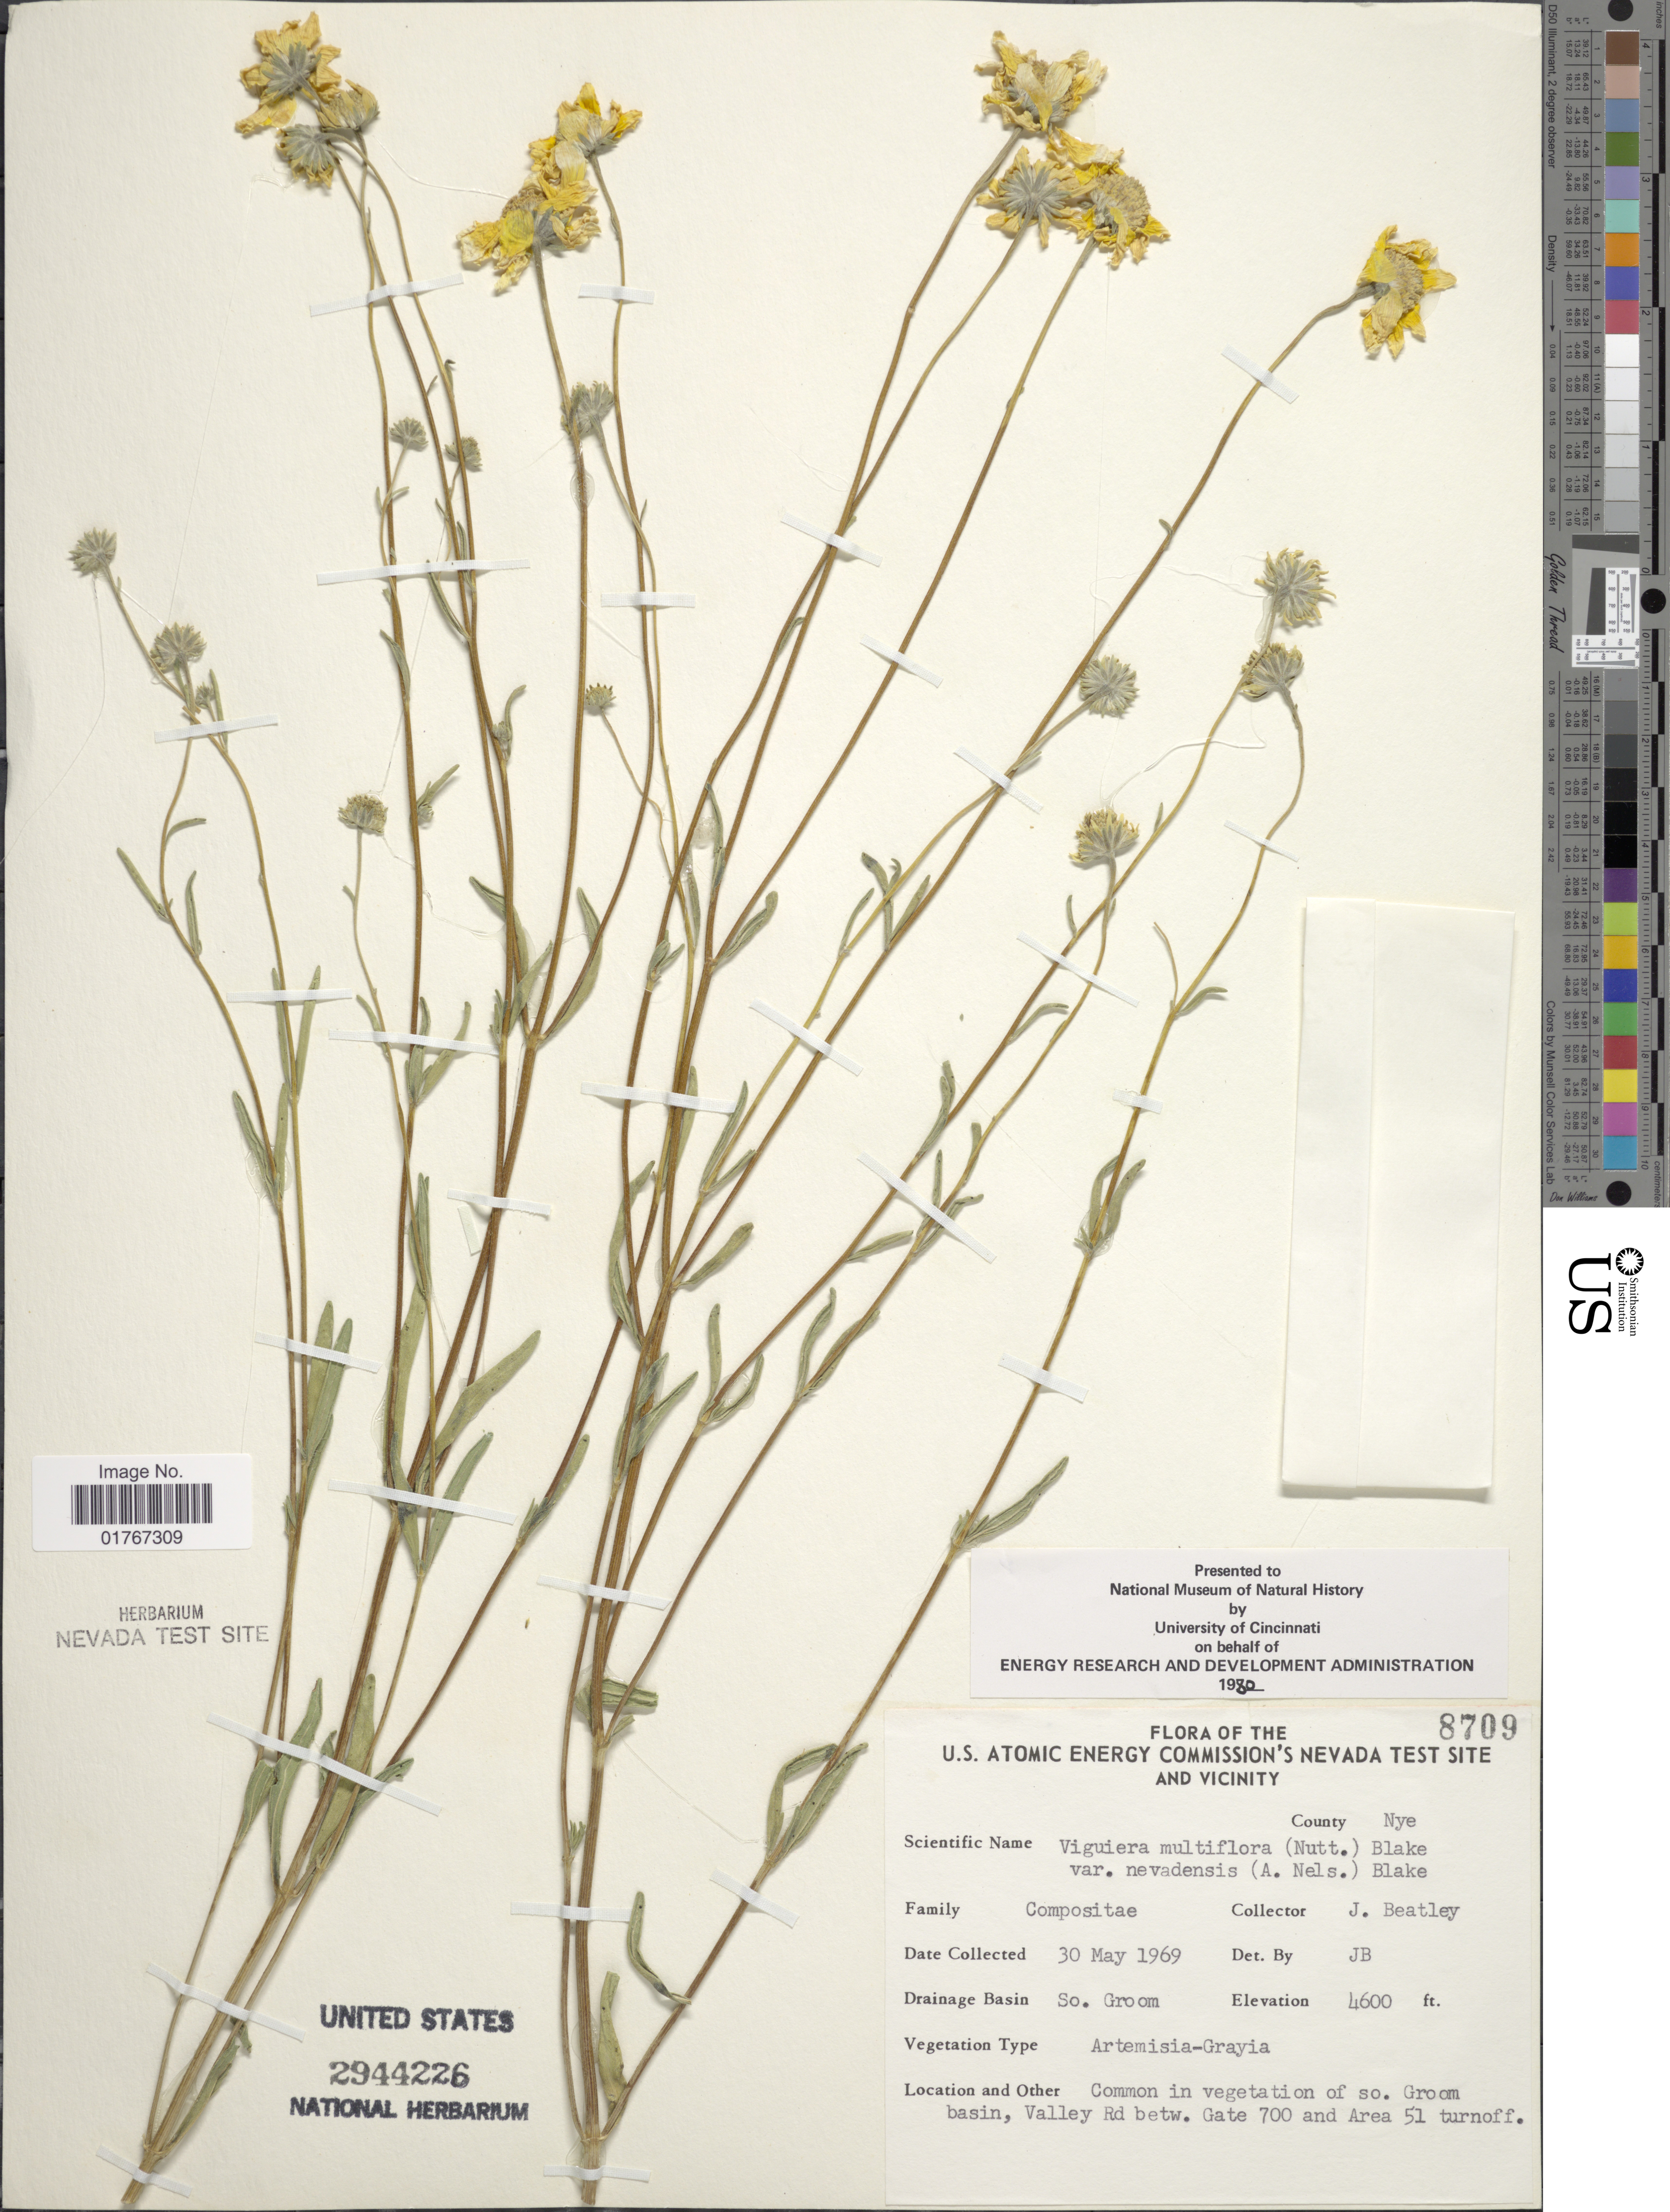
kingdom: Plantae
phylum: Tracheophyta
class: Magnoliopsida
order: Asterales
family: Asteraceae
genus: Heliomeris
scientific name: Heliomeris multiflora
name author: Nutt.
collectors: J. C. Beatley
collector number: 8709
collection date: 1969-05-30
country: United States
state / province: Nevada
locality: U.S. Atomic Energy Commission's Nevada Test Site and vicinity, County Nye, Drainage Basin So. Groom, Common in vegetation of so. Groom basin, Valley Rd betw. gate 700 and Area 51 turnoff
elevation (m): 1402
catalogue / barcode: US 2944226